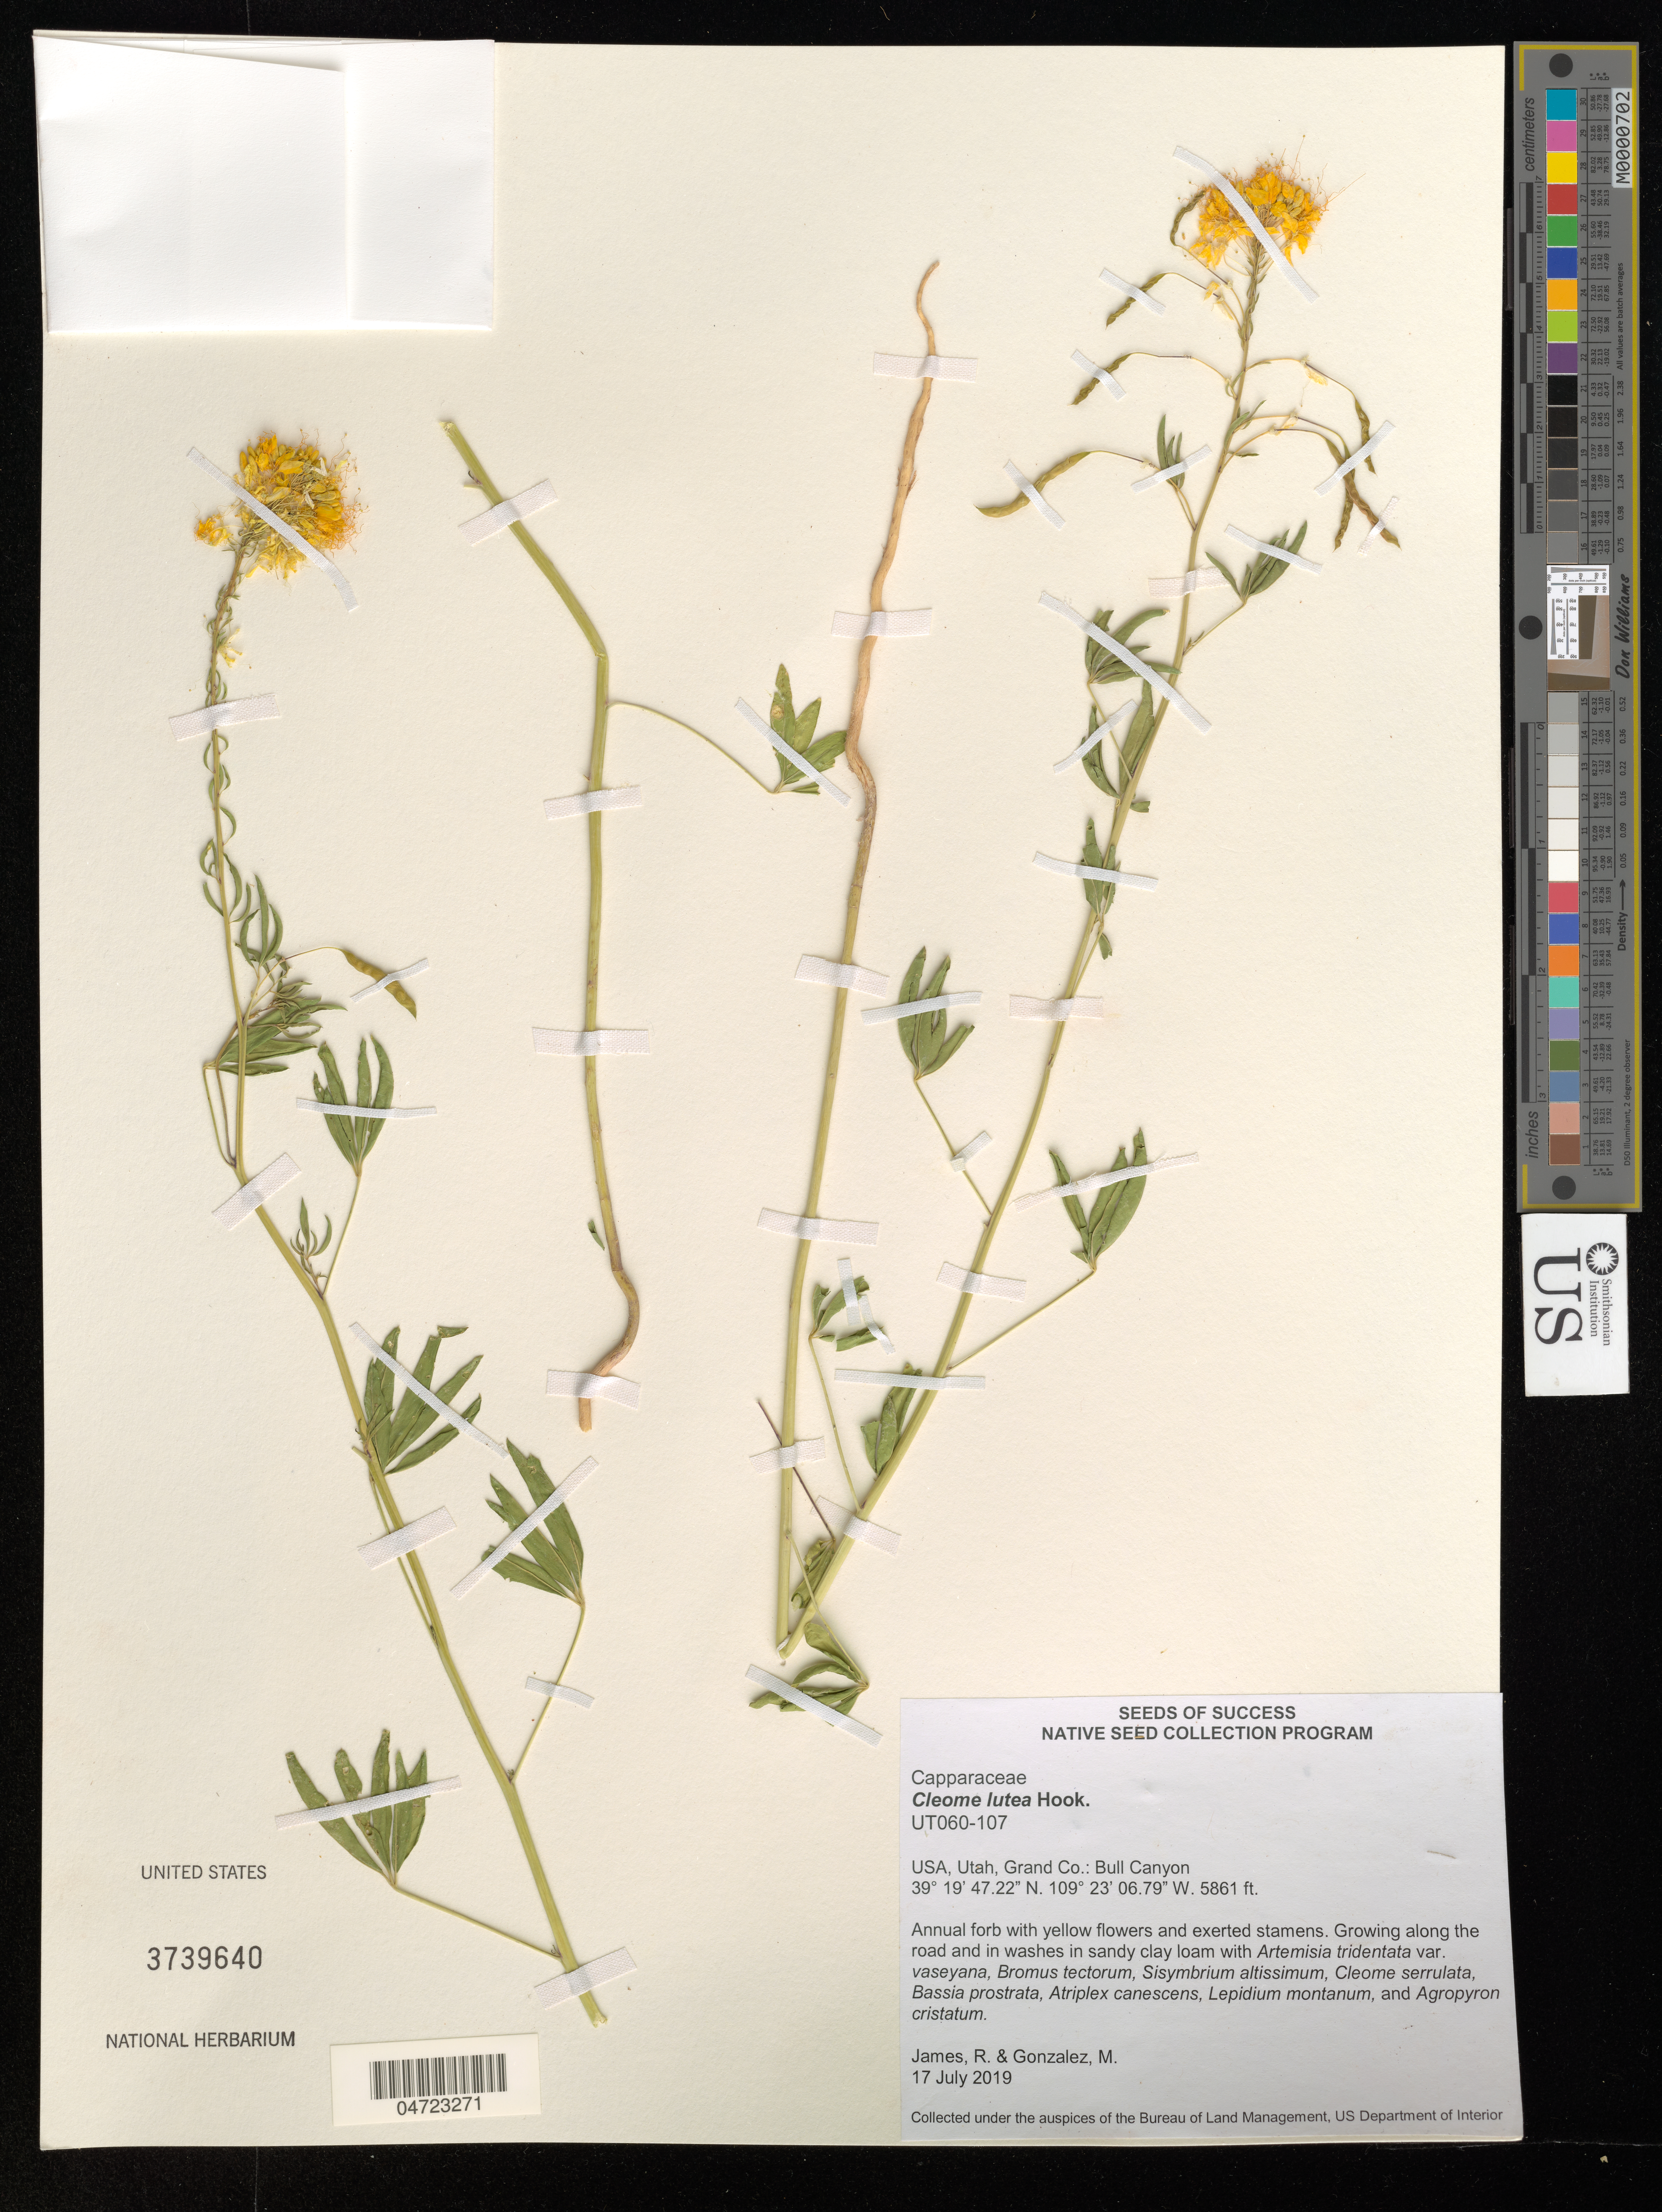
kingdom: Plantae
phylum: Tracheophyta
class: Magnoliopsida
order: Brassicales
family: Cleomaceae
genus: Cleomella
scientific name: Cleomella lutea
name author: (Hook.) Roalson & J.C. Hall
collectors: R. James & M. Gonzalez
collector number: UT060-107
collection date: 2019-07-17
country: United States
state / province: Utah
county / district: Grand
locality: Grand Co.: Bull Canyon.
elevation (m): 1786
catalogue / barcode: US 3739640